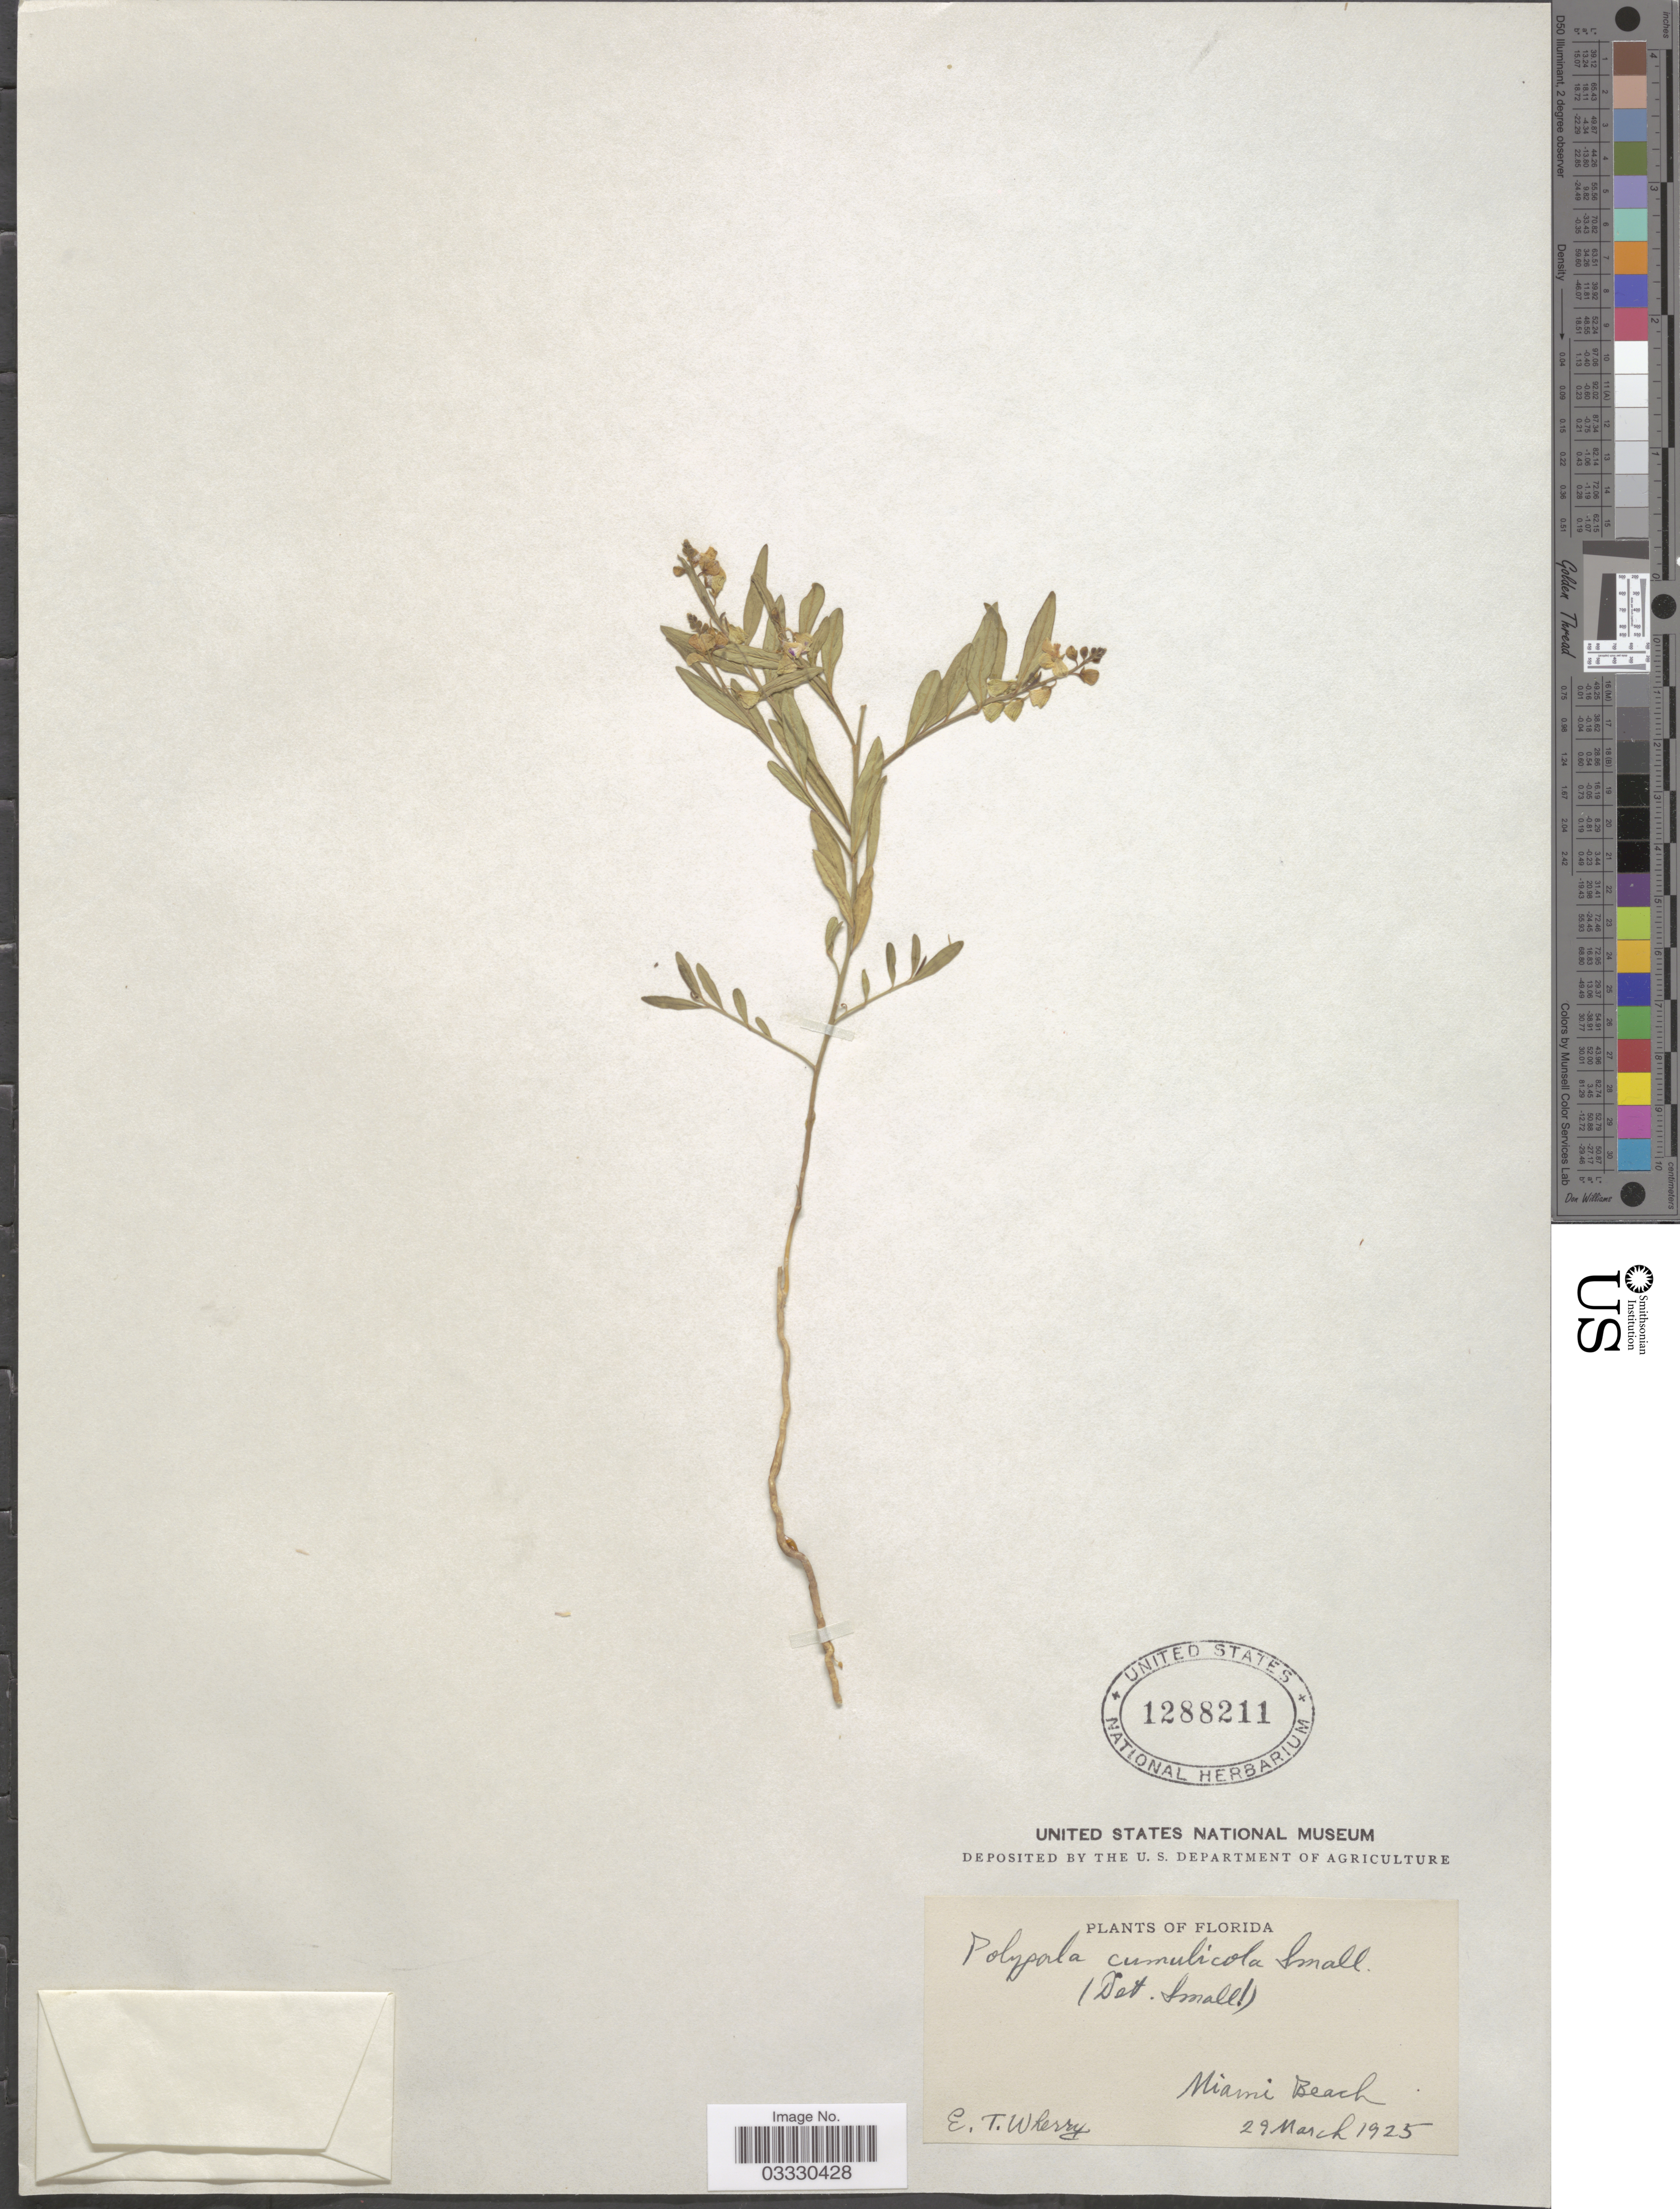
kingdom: Plantae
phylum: Tracheophyta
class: Magnoliopsida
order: Fabales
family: Polygalaceae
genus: Polygala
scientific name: Polygala cumulicola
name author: Small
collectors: E. T. Wherry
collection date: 1925-03-29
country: United States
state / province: Florida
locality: Miami Beach.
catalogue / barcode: US 1288211